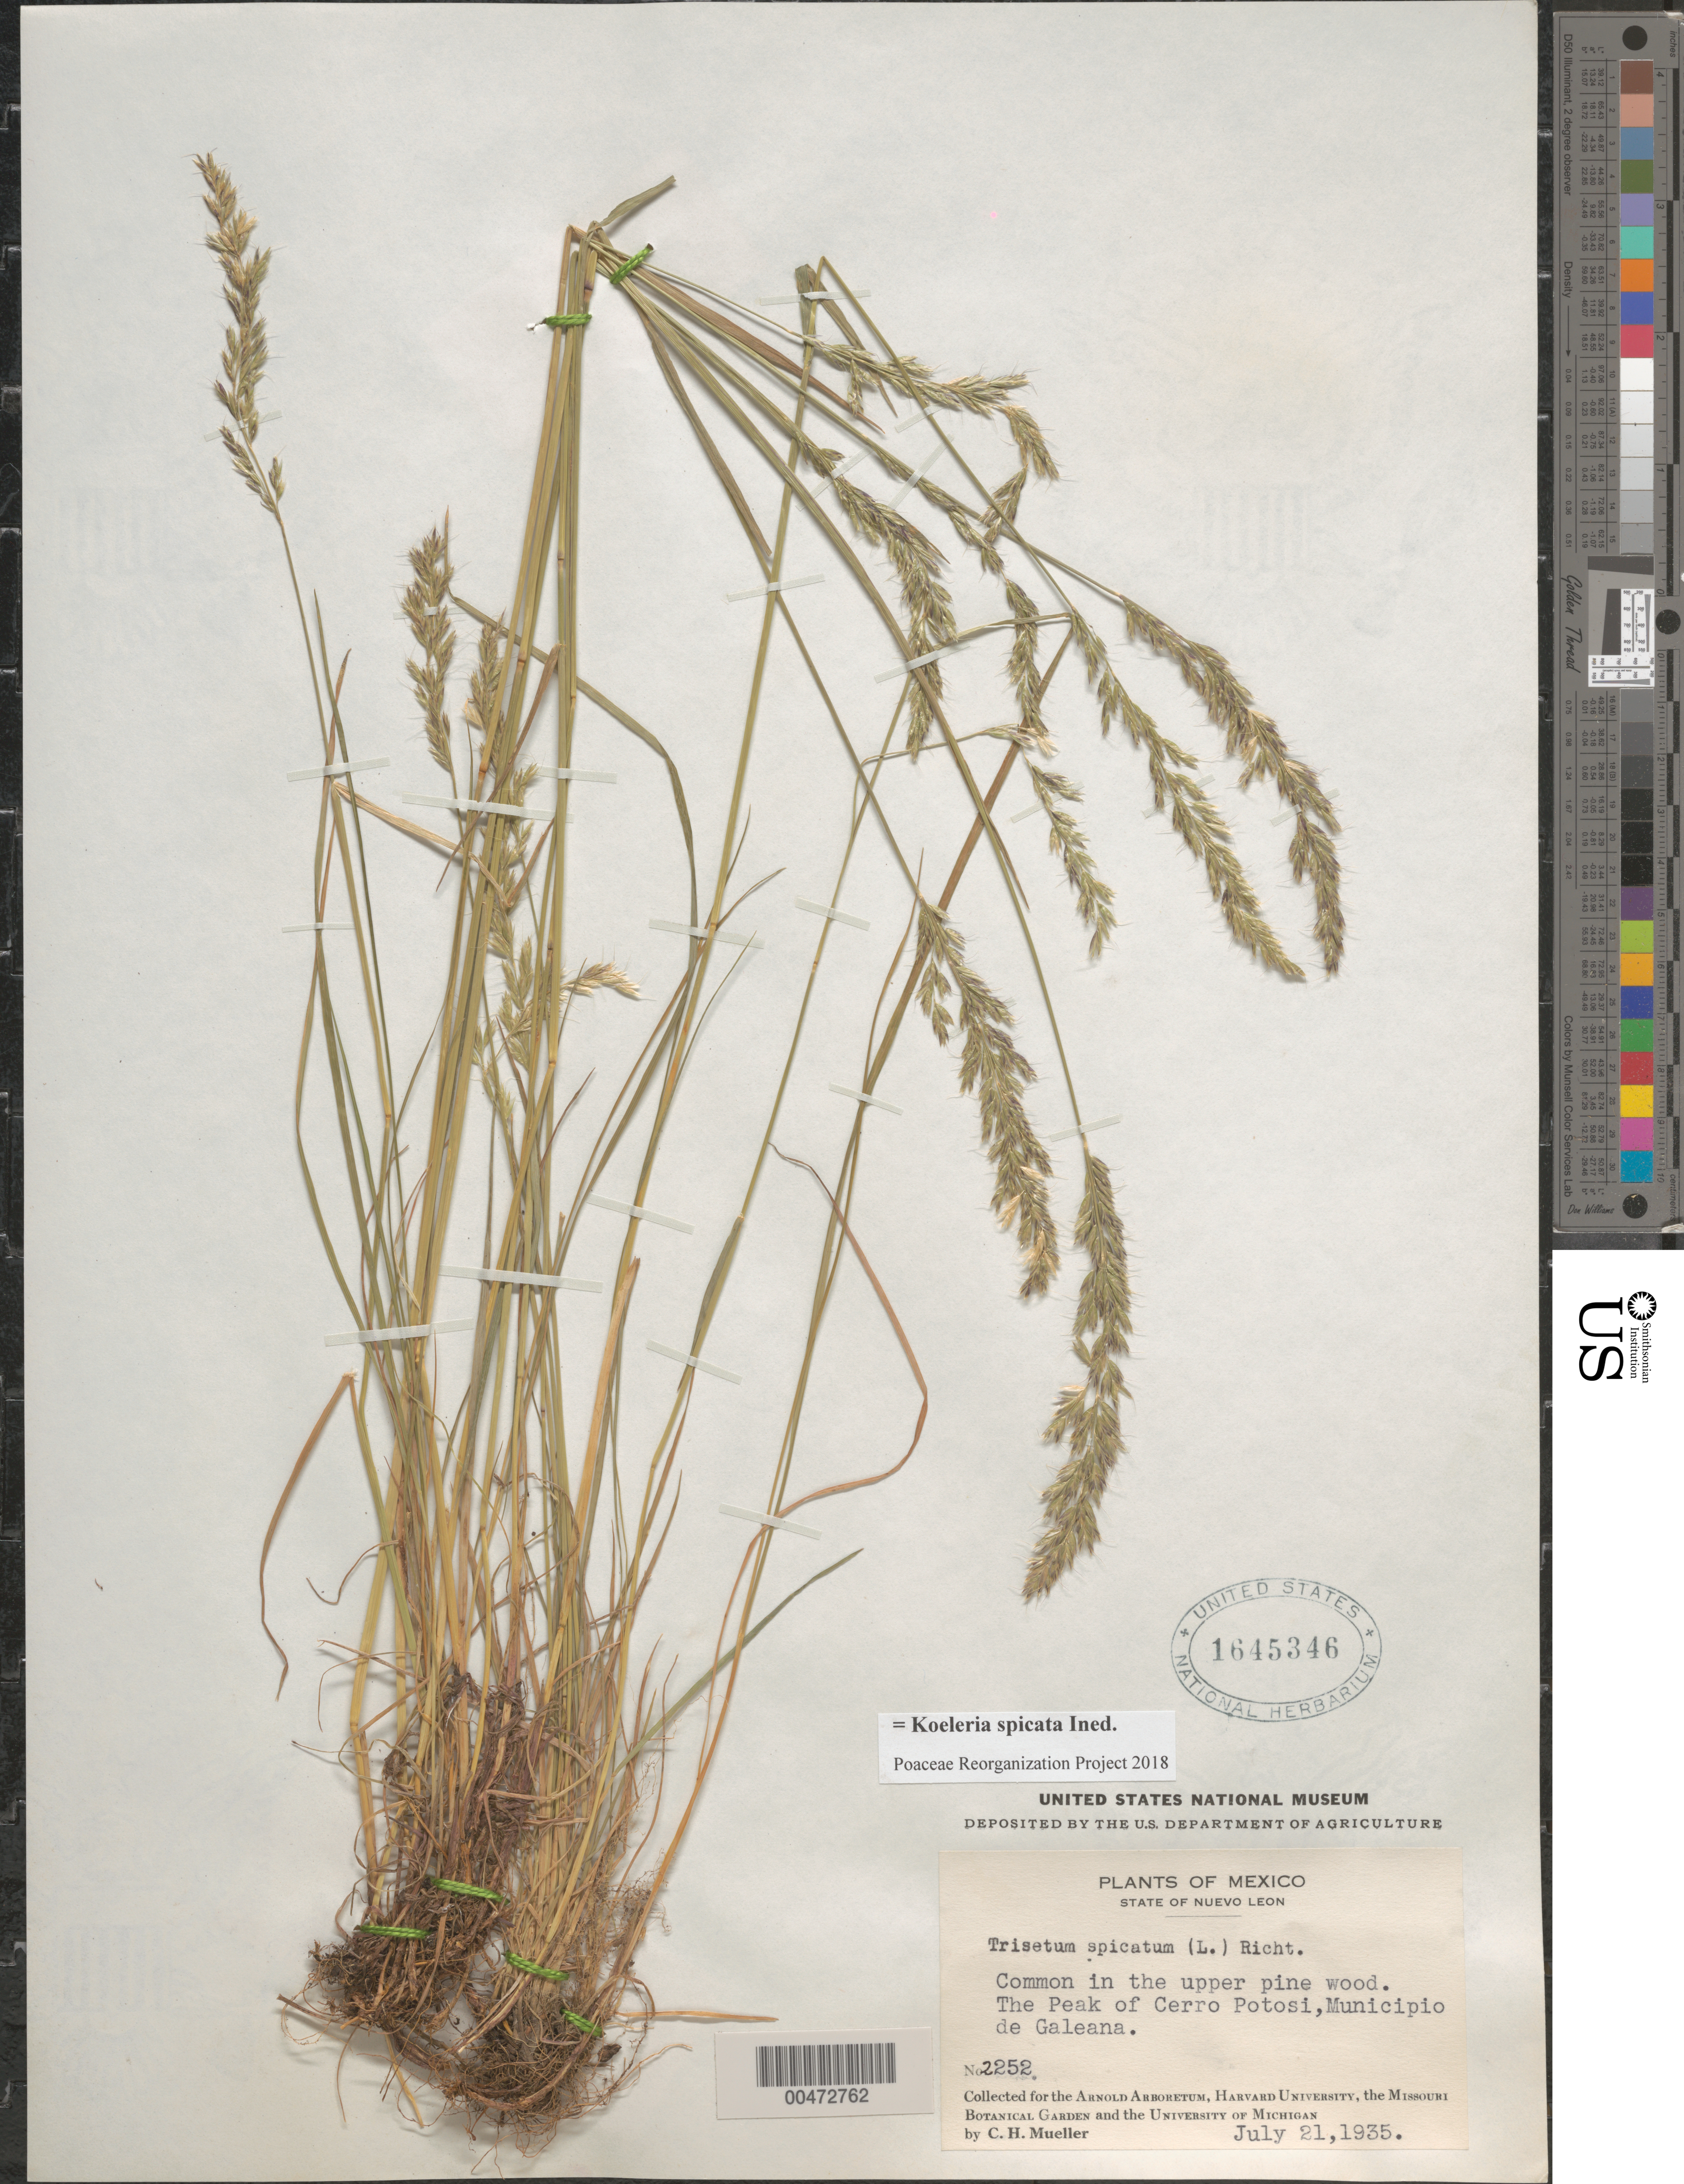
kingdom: Plantae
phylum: Tracheophyta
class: Liliopsida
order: Poales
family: Poaceae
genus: Koeleria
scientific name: Koeleria spicata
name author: (L.) Barberá et al.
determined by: Poaceae Reorganization Project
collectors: C. H. Muller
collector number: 2252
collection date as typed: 21 Jul 1935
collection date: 1935-07-21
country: Mexico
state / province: Nuevo Leon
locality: The Peak of Cerro Potosi, Mun de Galeana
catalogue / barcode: US 1645346